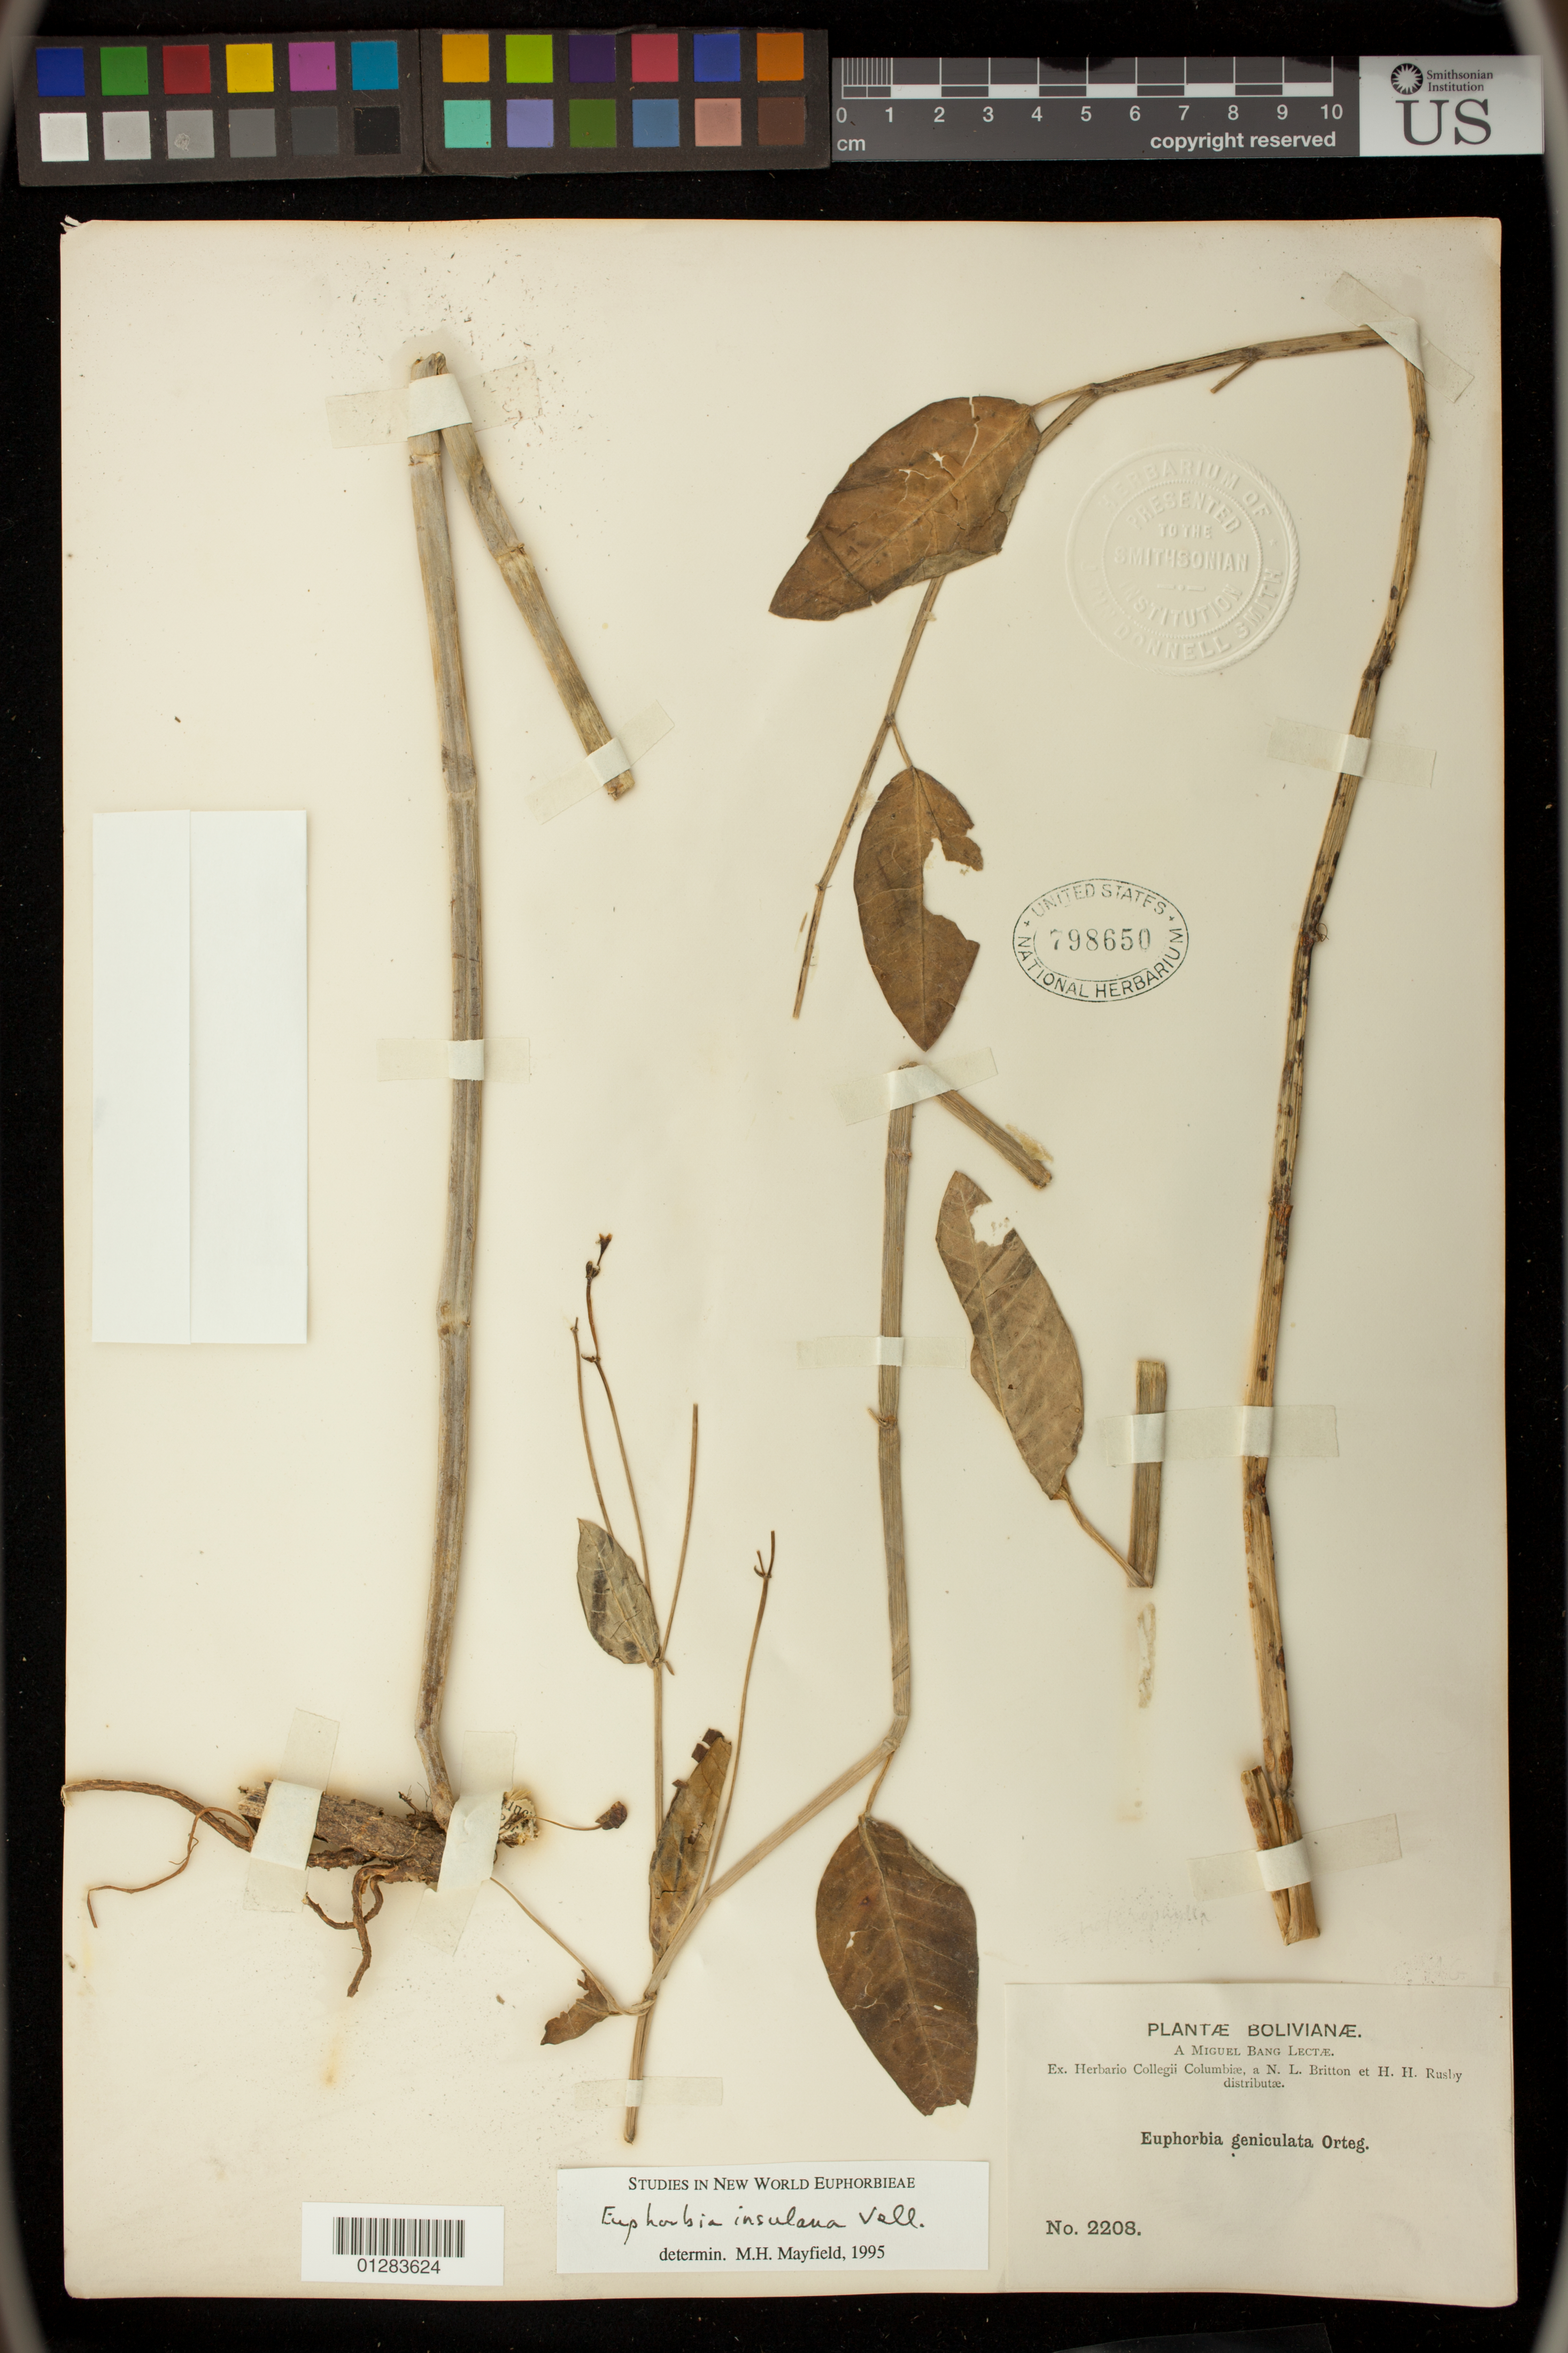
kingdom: Plantae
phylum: Tracheophyta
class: Magnoliopsida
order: Malpighiales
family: Euphorbiaceae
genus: Euphorbia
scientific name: Euphorbia insulana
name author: Vell.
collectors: M. Bang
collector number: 2208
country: Bolivia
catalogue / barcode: US 798650